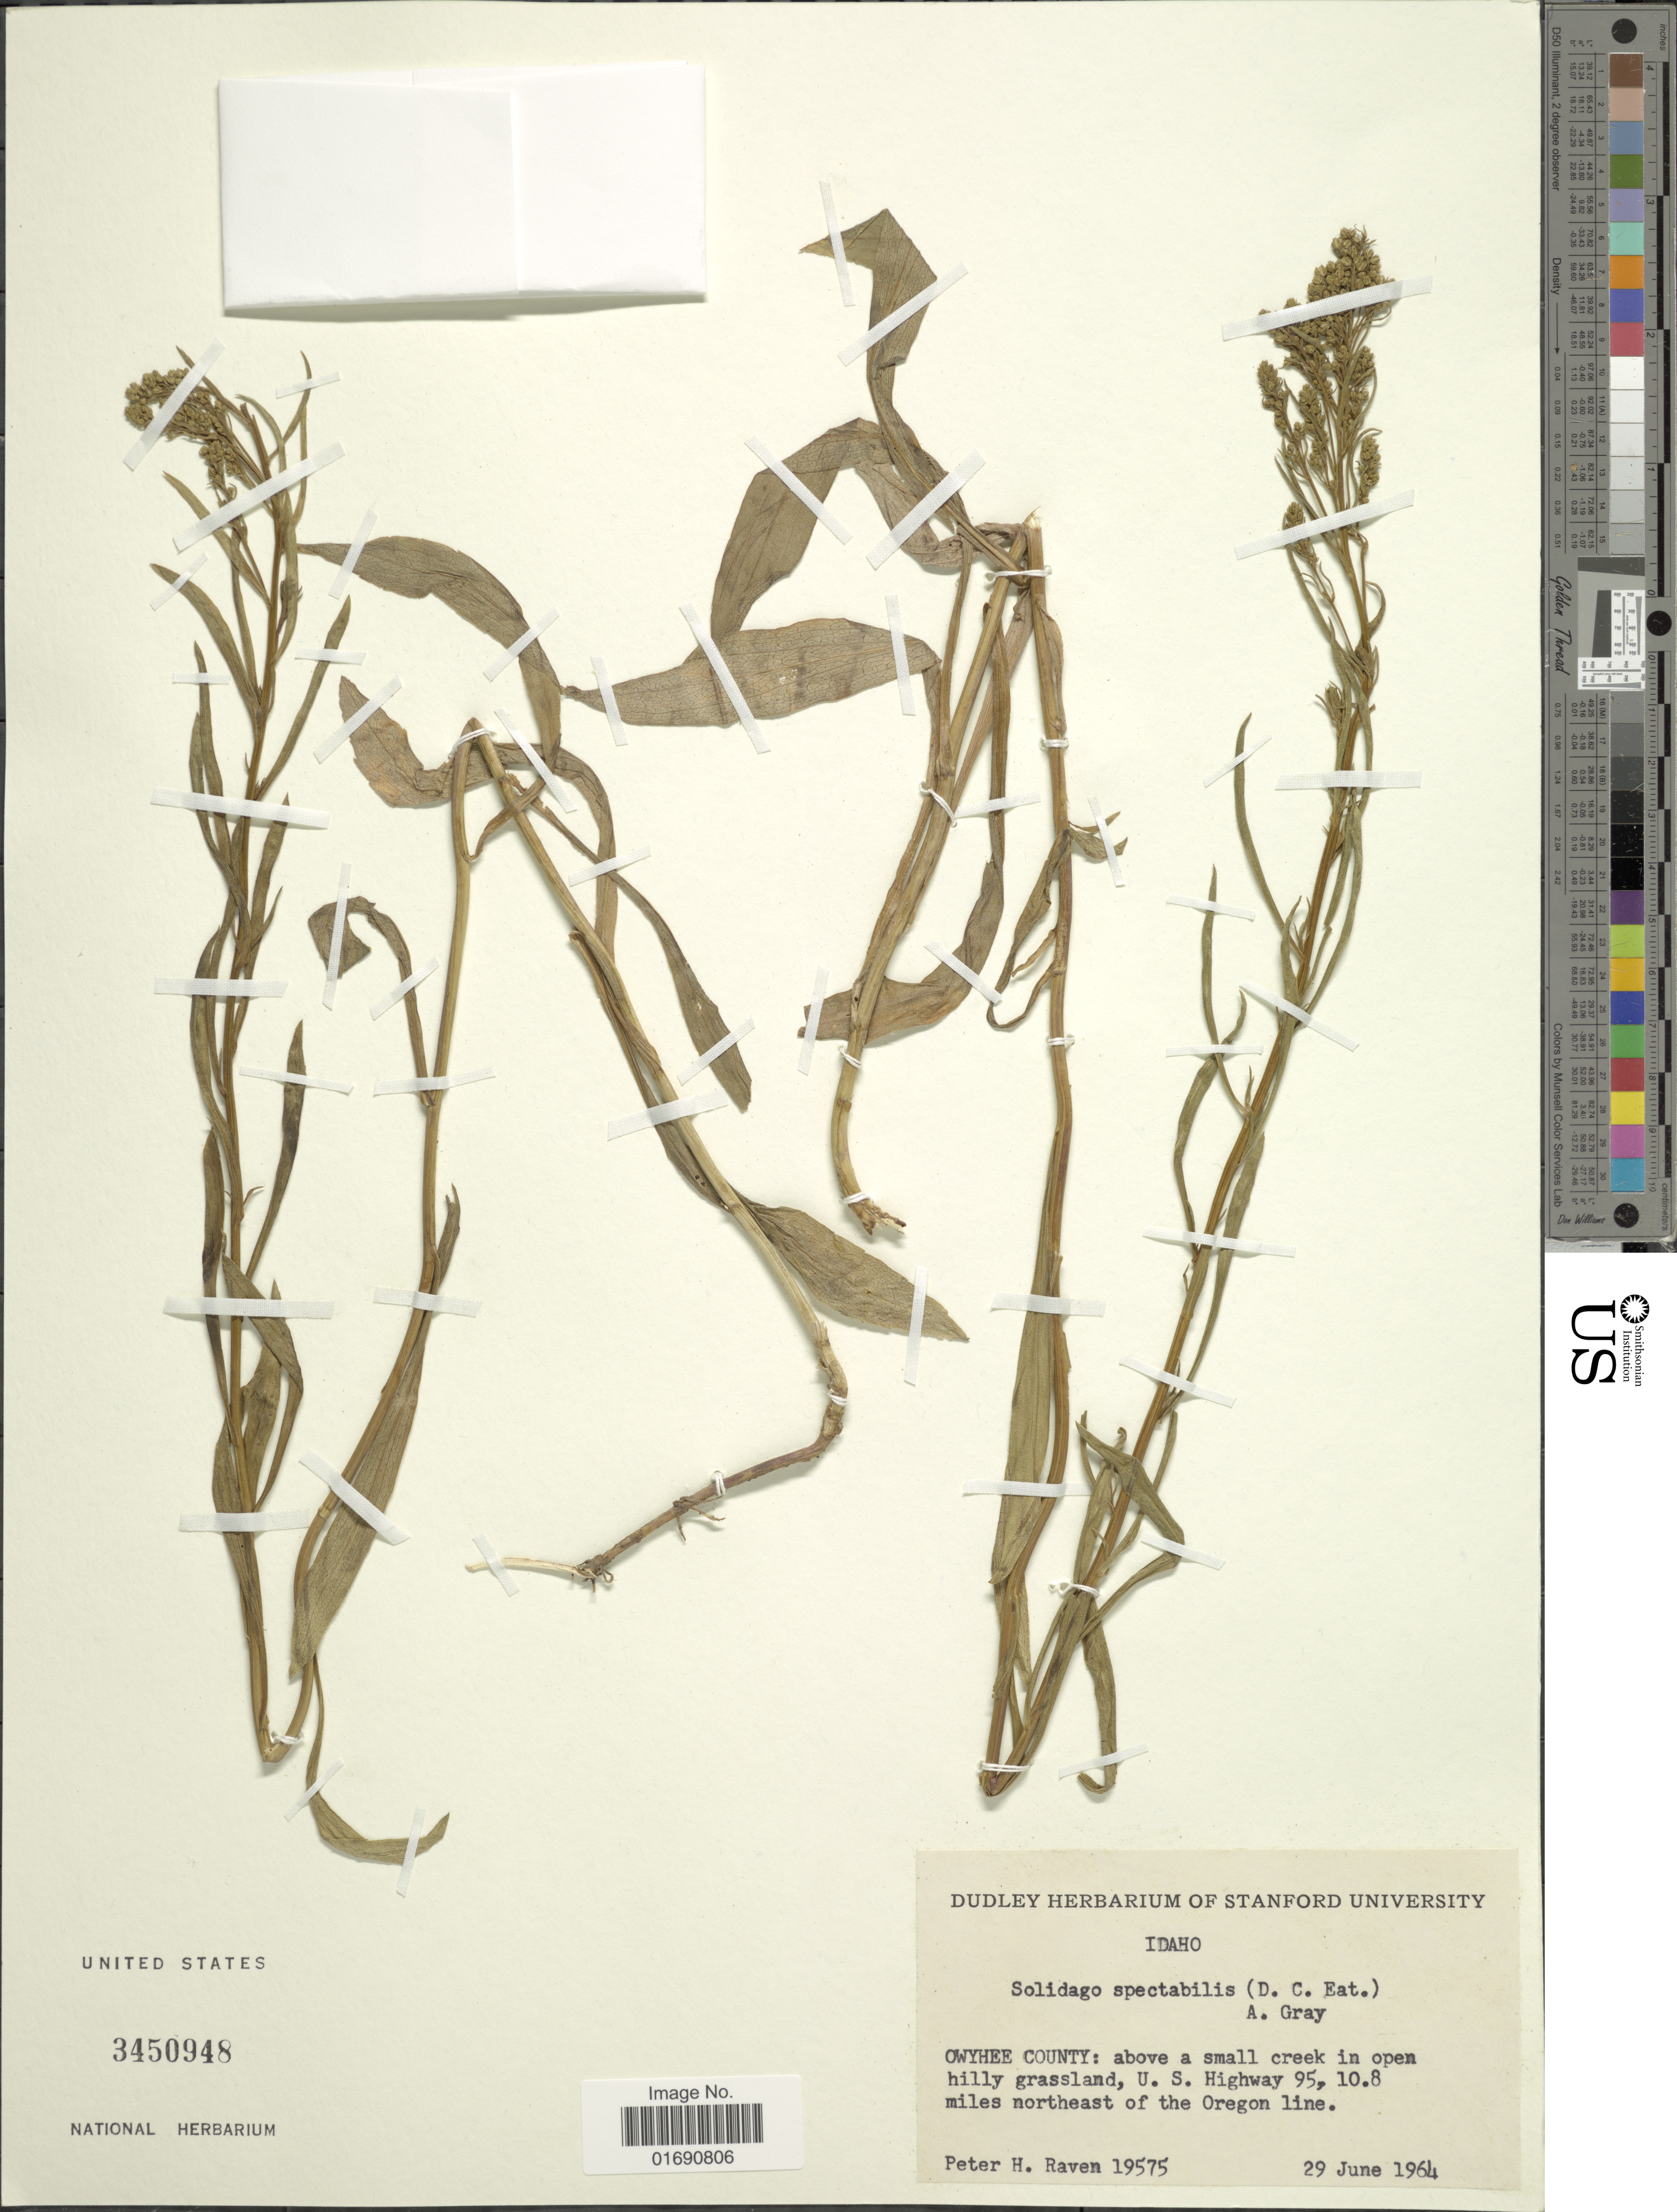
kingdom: Plantae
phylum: Tracheophyta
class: Magnoliopsida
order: Asterales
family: Asteraceae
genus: Solidago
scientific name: Solidago spectabilis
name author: (D.C. Eaton) A. Gray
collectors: P. Raven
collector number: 19575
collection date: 1964-06-29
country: United States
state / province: Idaho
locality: Owyhee County: above a small creek in open hilly grassland, U.S. Highway 95, 10.8 miles northeast of the Oregon line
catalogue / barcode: US 3450948